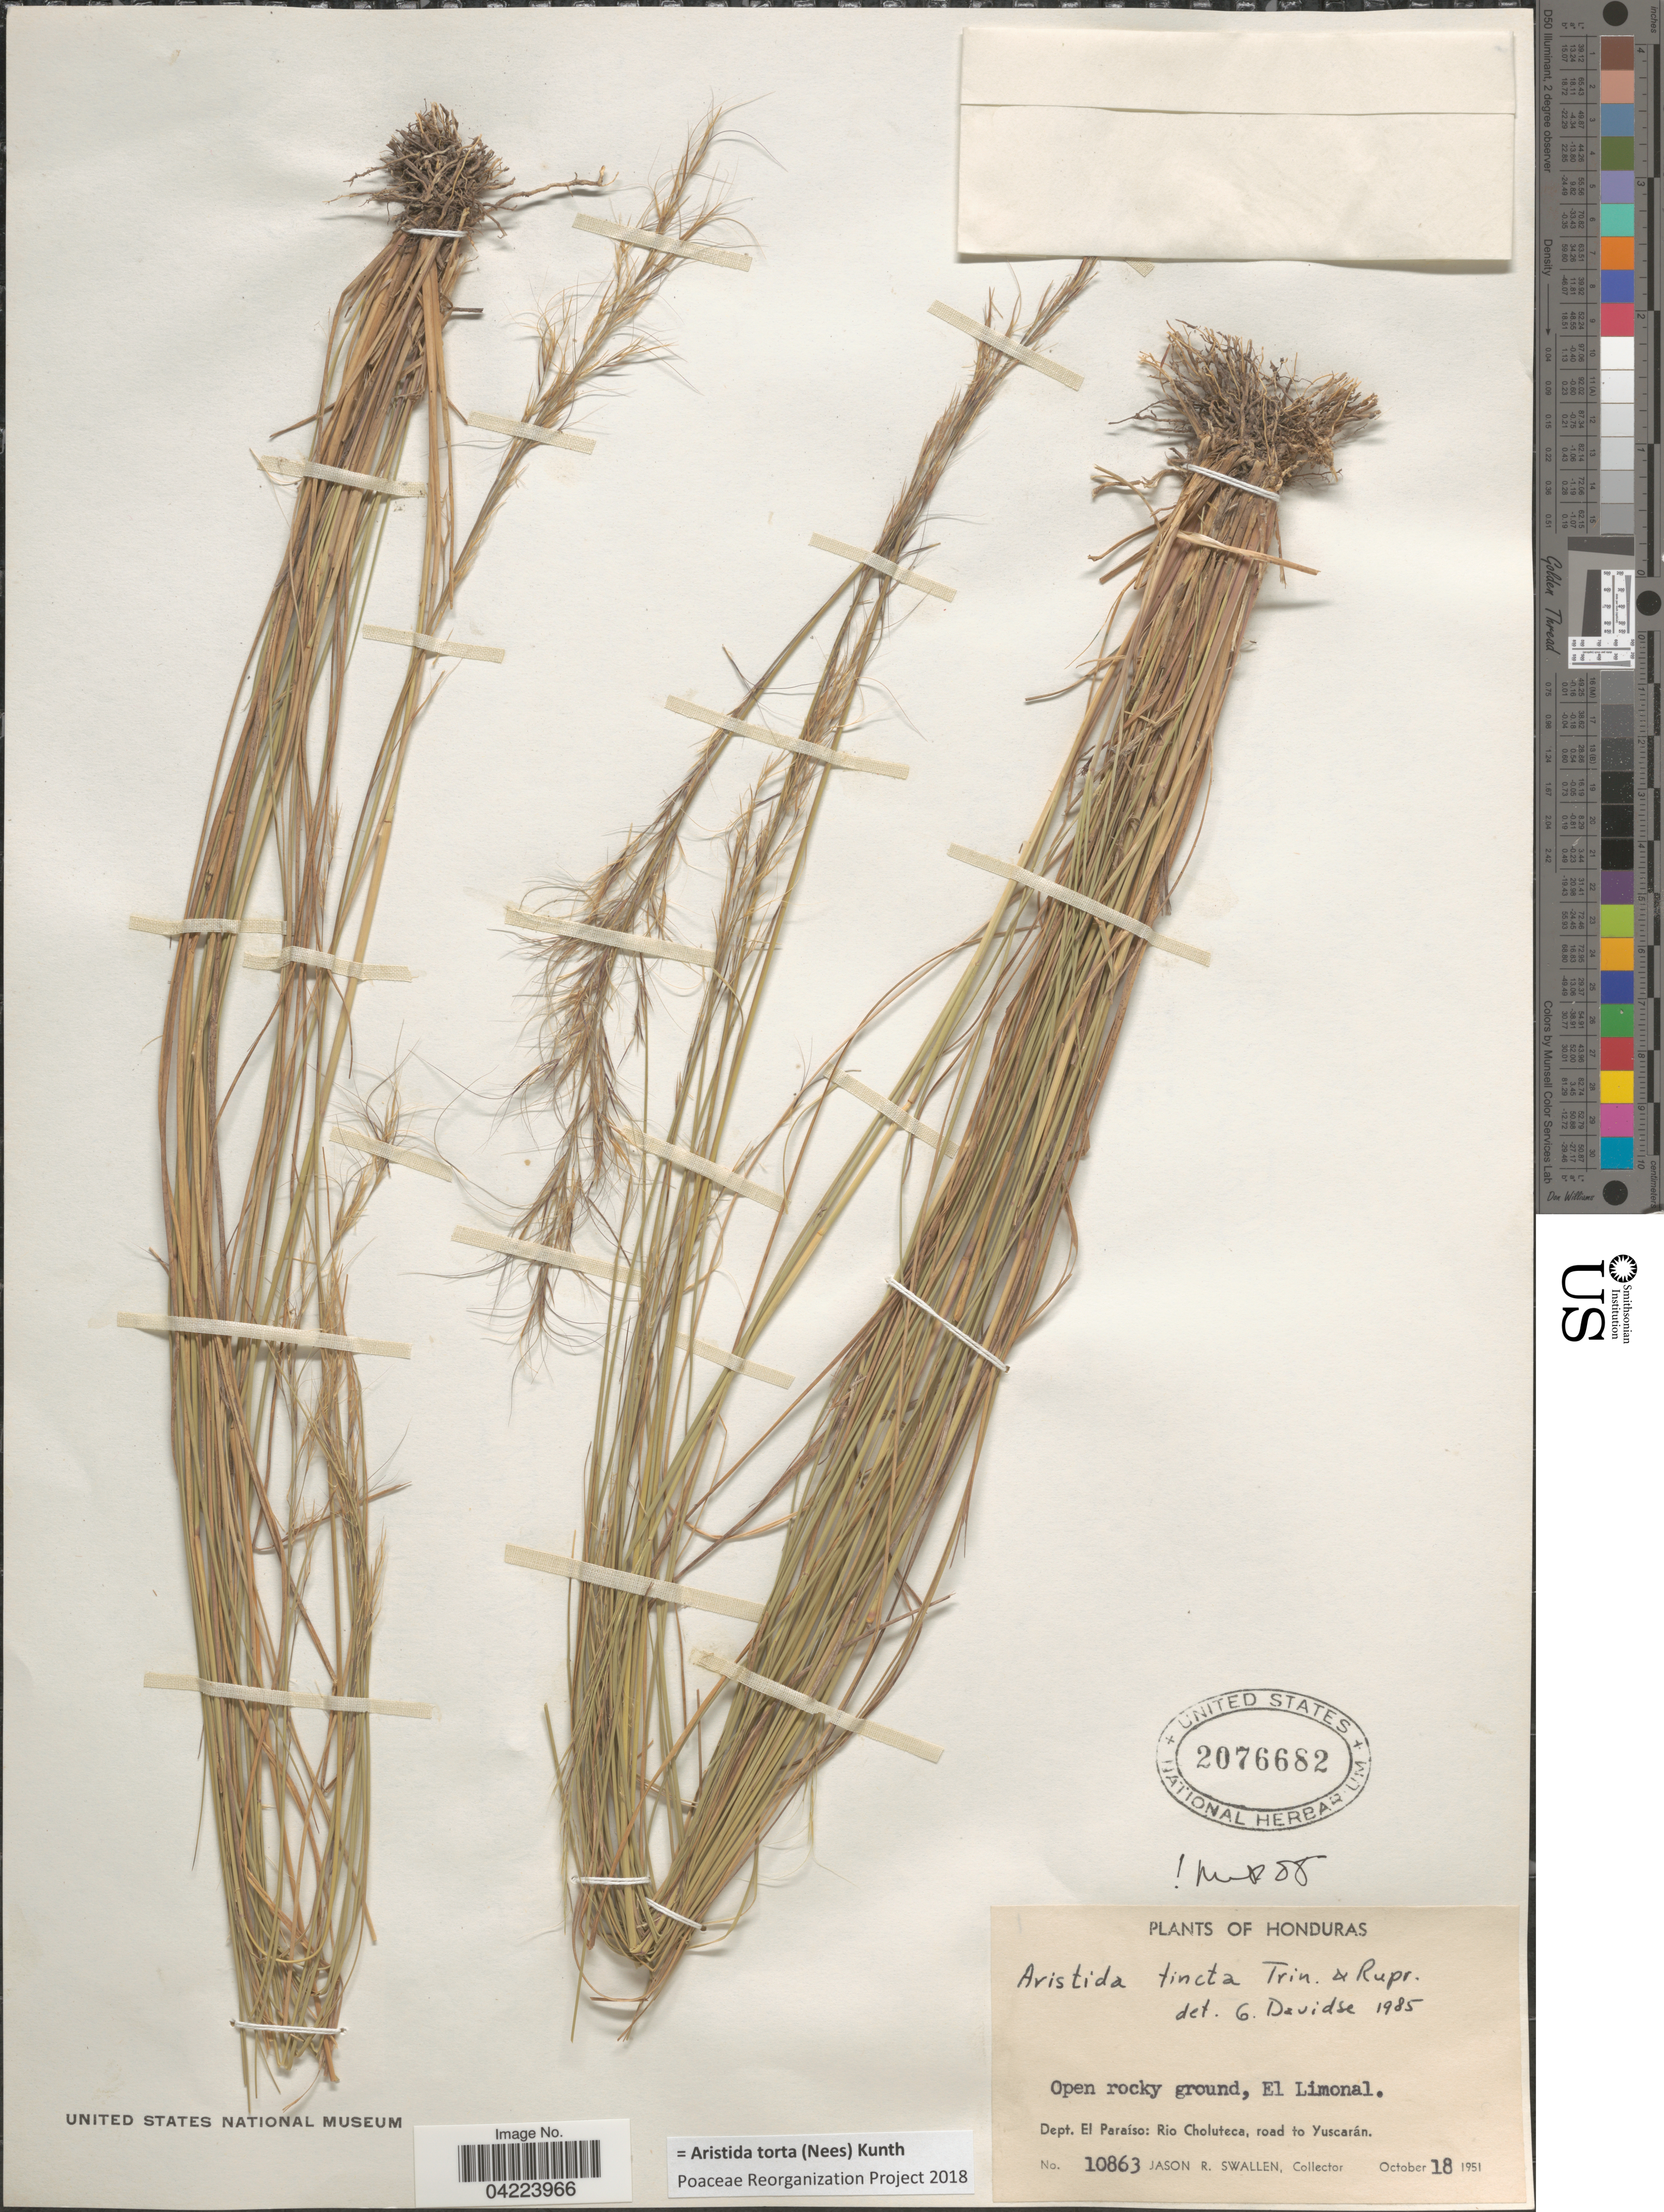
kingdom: Plantae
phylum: Tracheophyta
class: Liliopsida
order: Poales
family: Poaceae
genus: Aristida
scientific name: Aristida torta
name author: (Nees) Kunth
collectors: J. R. Swallen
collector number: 10863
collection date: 1951-10-18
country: Honduras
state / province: El Paraiso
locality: Open rocky ground, El Limonal. Dept. El Paraíso: Rio Choluteca, road to Yuscarán.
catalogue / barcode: US 2076682